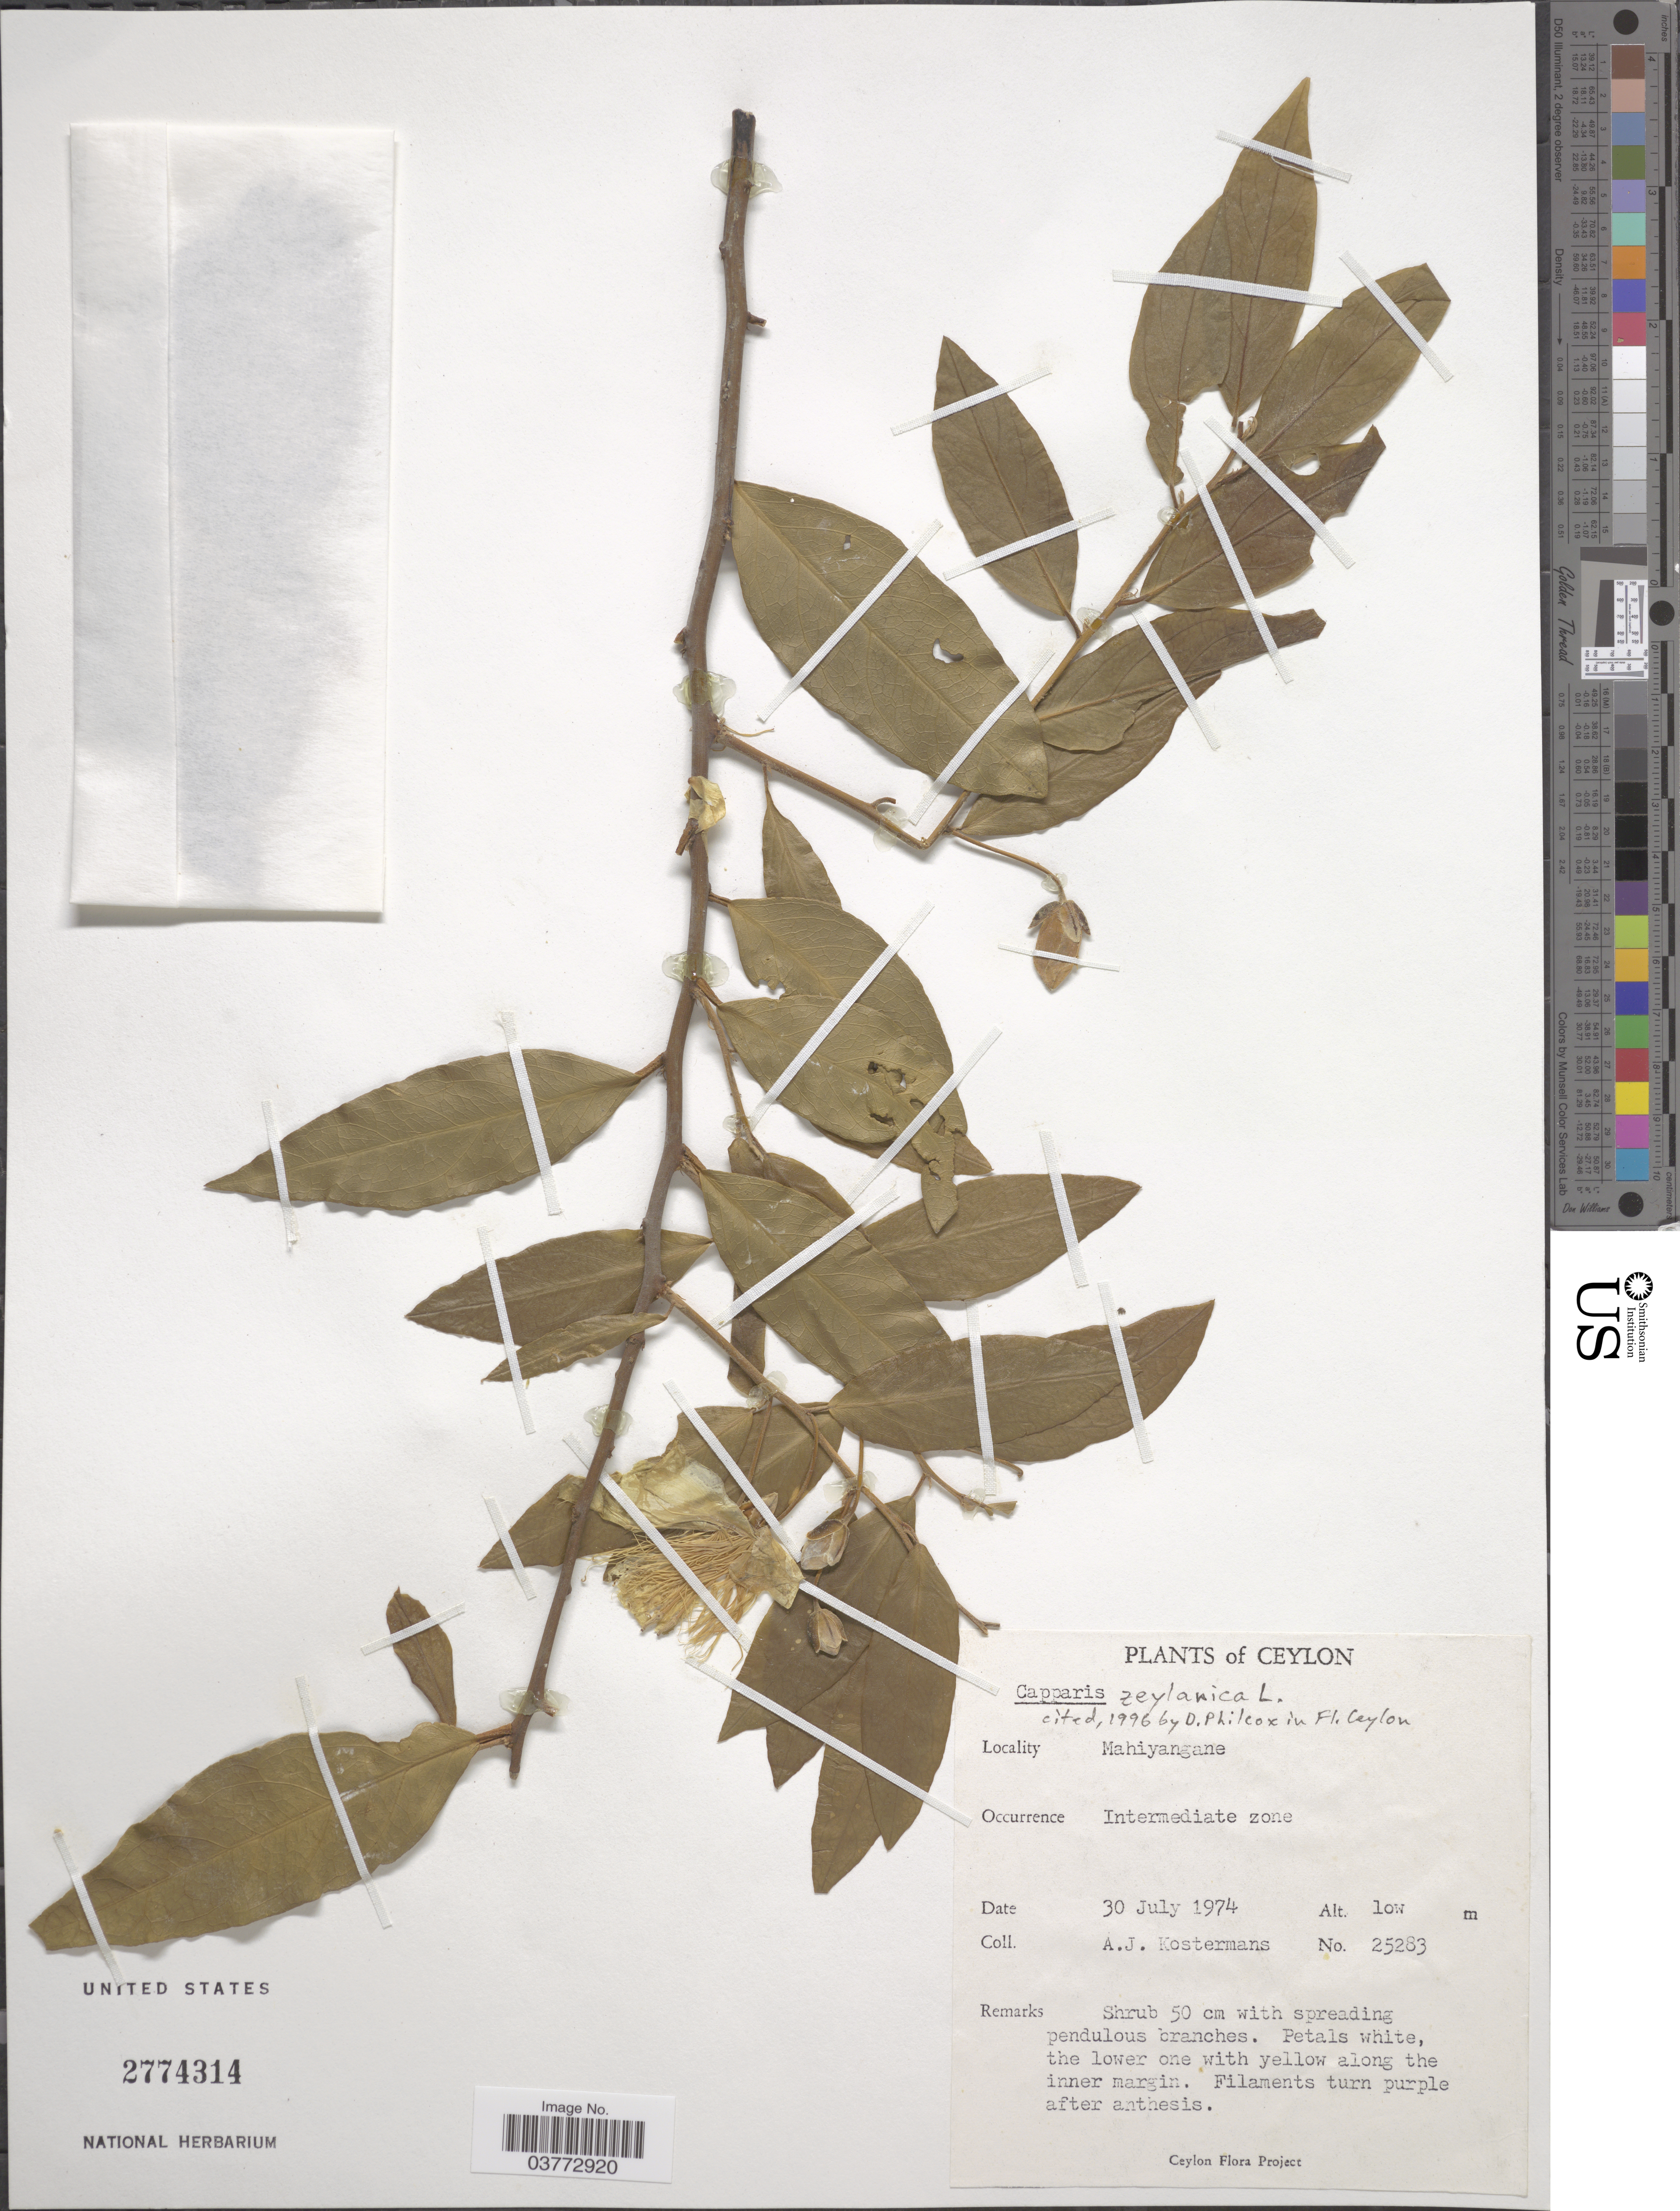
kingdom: Plantae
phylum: Tracheophyta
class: Magnoliopsida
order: Brassicales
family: Capparaceae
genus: Capparis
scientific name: Capparis zeylanica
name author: L.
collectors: A. J. G. Kostermans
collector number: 25283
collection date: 1974-07-30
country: Sri Lanka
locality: Ceylon. Mahiyangane. Intermediate zone.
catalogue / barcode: US 2774314